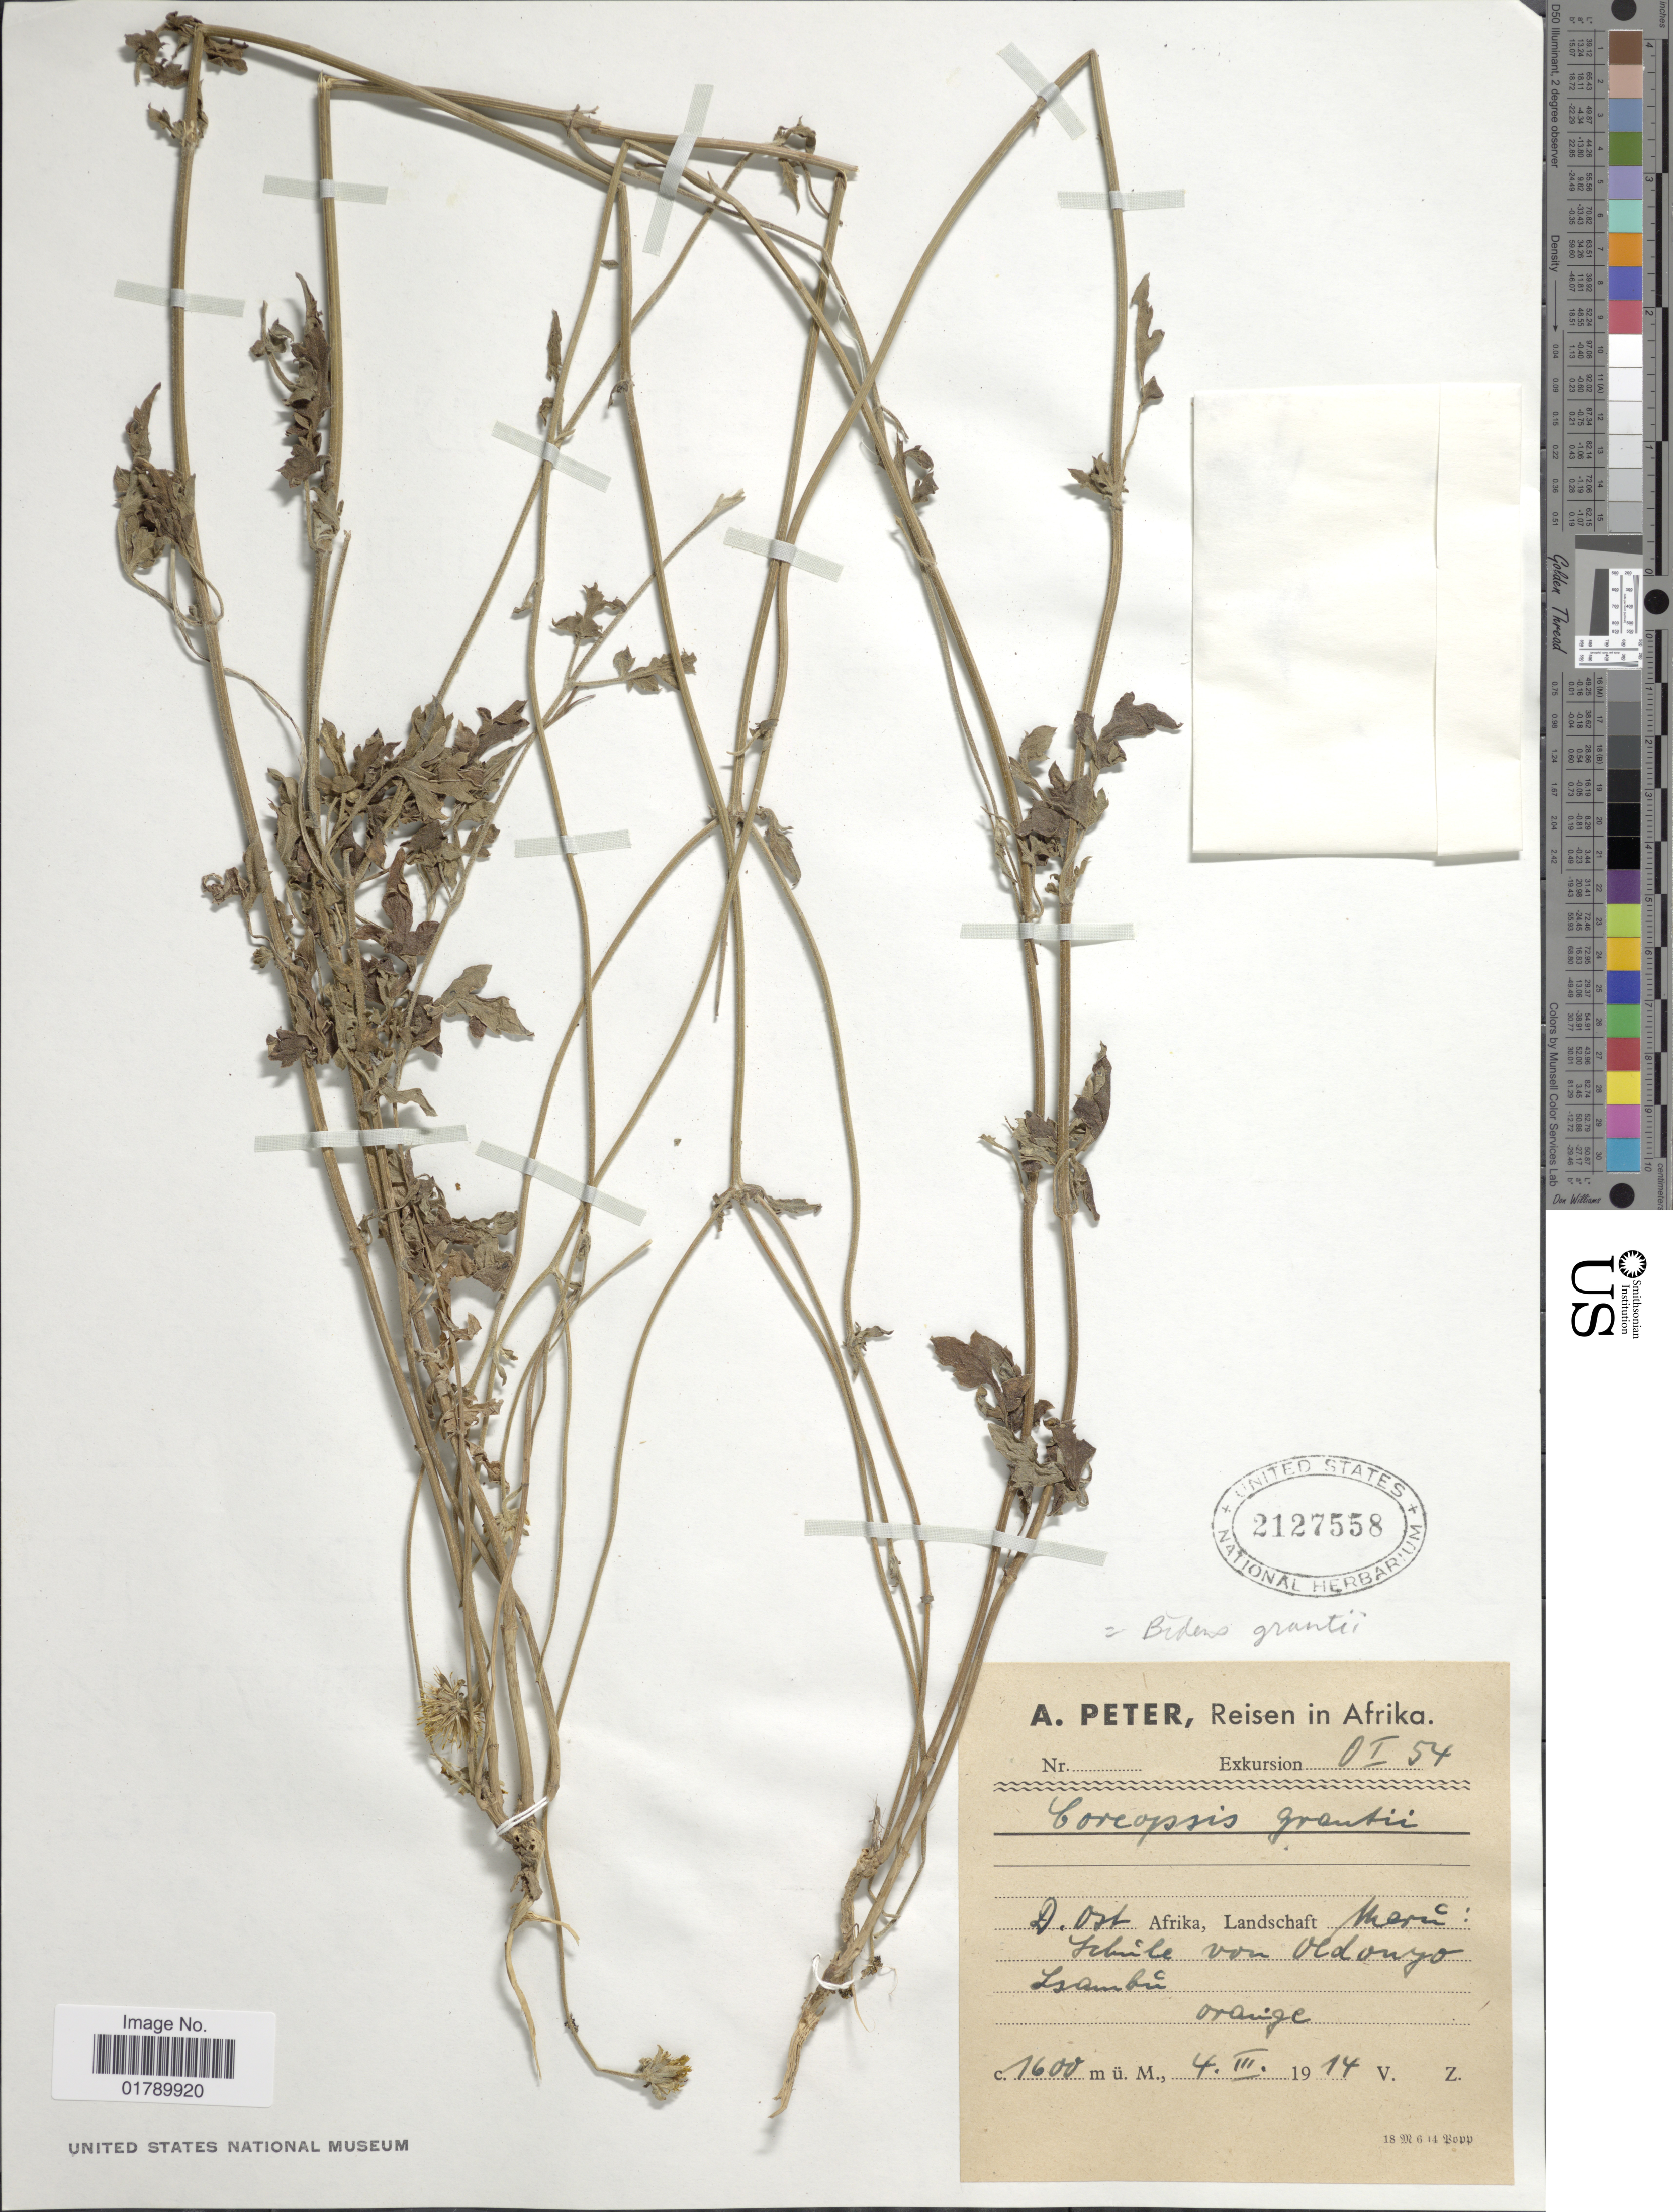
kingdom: Plantae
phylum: Tracheophyta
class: Magnoliopsida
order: Asterales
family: Asteraceae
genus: Bidens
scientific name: Bidens grantii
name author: (Oliv.) Sherff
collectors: A. Peter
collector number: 0154*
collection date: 1914-03-04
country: Tanzania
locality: D. Ost Afrika, Landschaft Meru: Schule von Oldonyo Sambu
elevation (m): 1600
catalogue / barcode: US 2127558